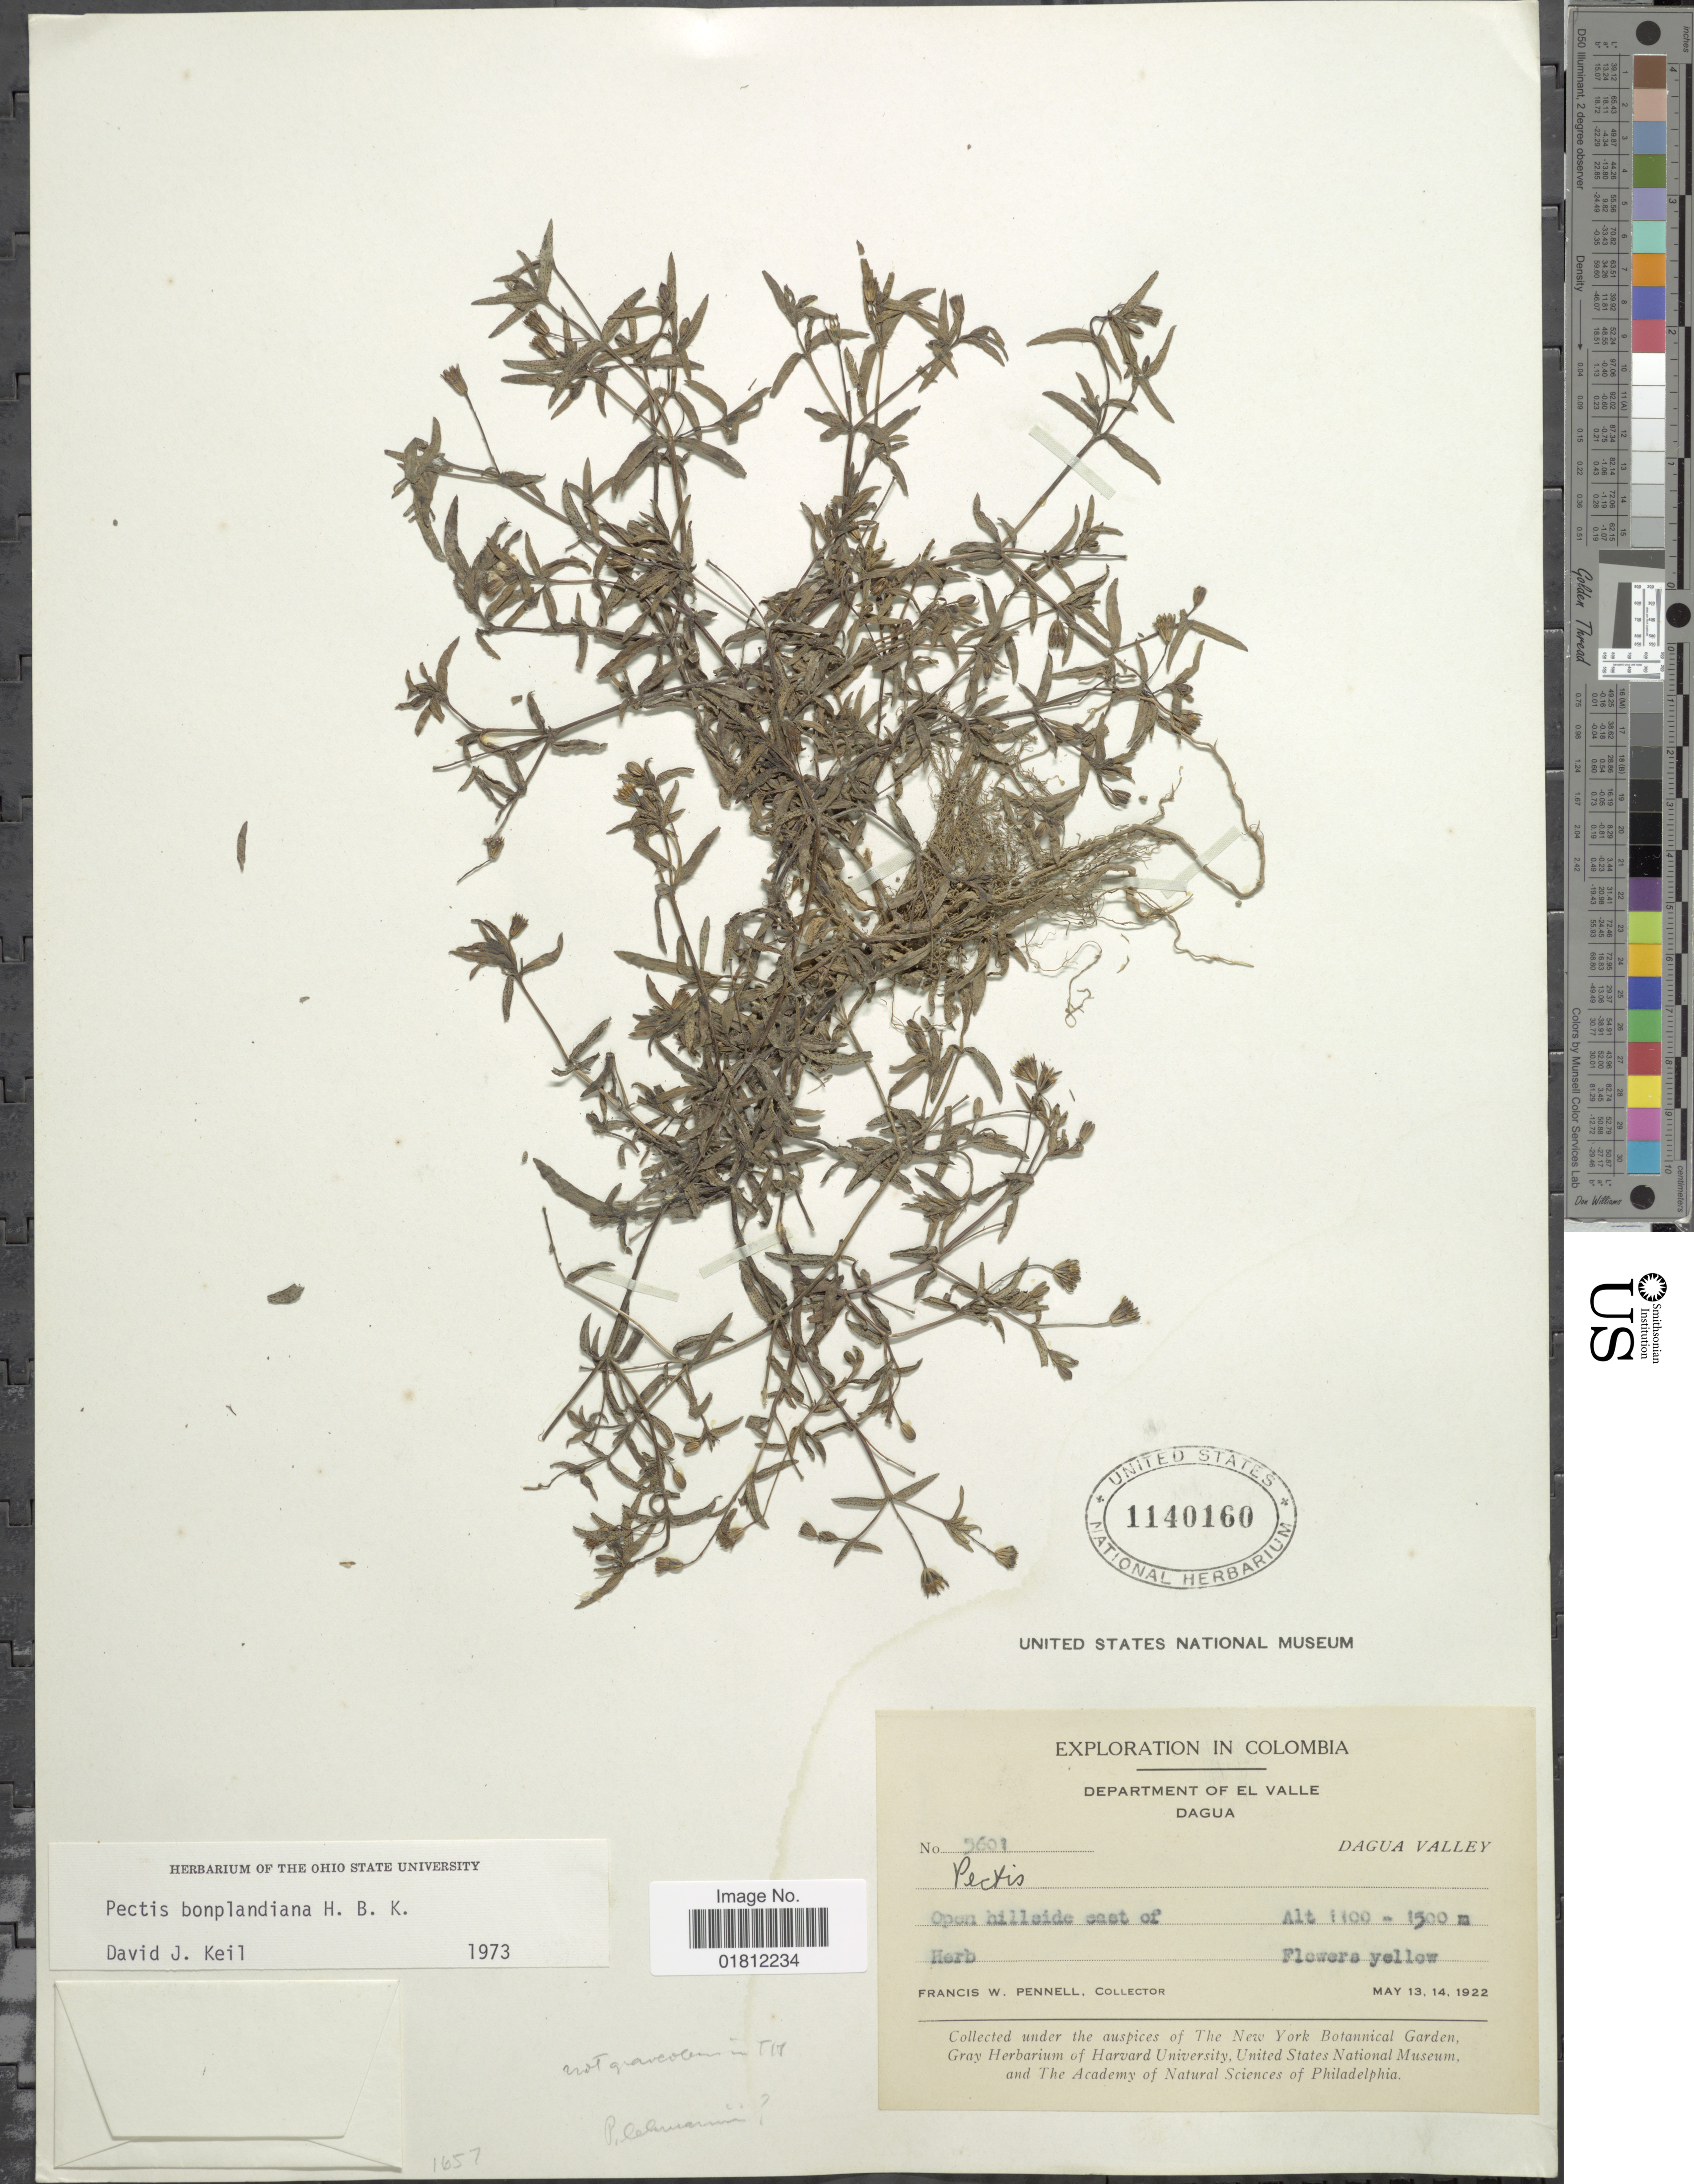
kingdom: Plantae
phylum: Tracheophyta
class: Magnoliopsida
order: Asterales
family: Asteraceae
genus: Pectis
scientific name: Pectis bonplandiana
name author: Kunth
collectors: F. W. Pennell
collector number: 5601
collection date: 1922-05-13/1922-05-14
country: Colombia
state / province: Valle del Cauca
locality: Department of El Valle, Dagua, Dagua Valley.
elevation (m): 1100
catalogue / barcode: US 1140160